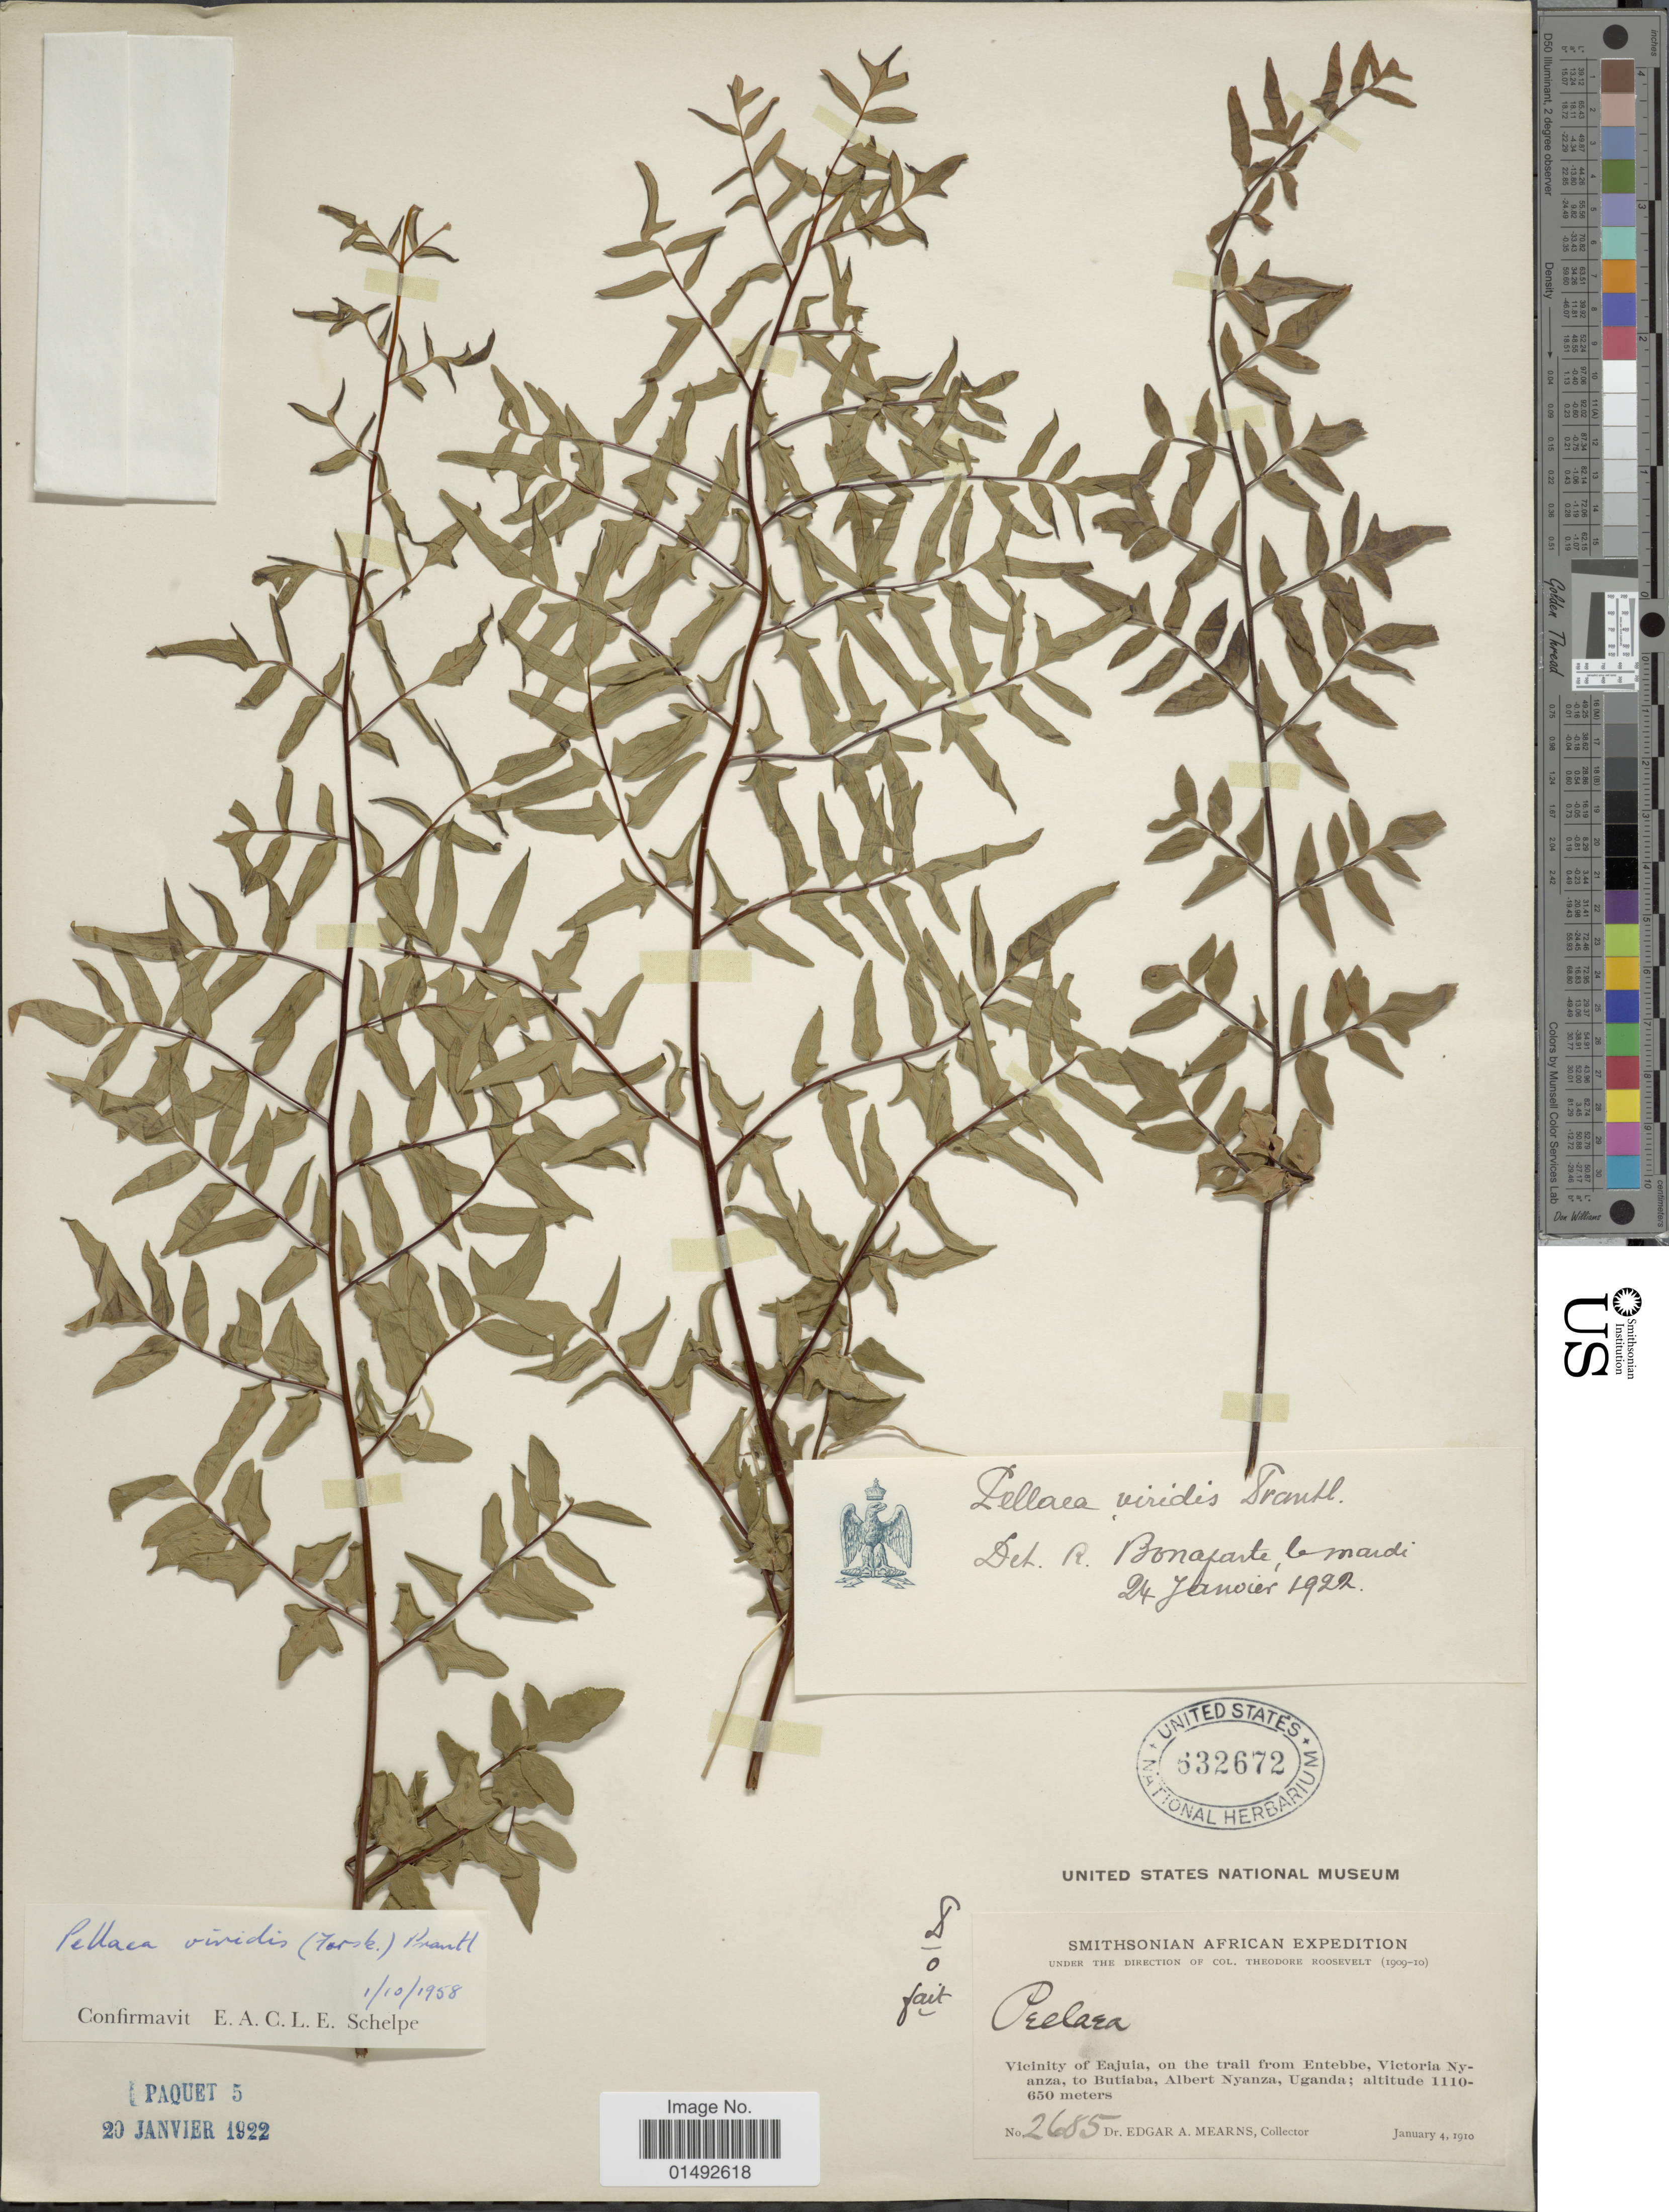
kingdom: Plantae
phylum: Tracheophyta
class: Polypodiopsida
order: Polypodiales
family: Pteridaceae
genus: Pellaea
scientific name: Pellaea viridis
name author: (Forssk.) Prantl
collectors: E. A. Mearns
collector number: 2685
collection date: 1910-01-04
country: Uganda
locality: Vicinity of Eajuia, on the trail from Entebbe, Victoria Nyanza, to Butiaba, Albert Nyanza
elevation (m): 650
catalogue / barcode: US 632672